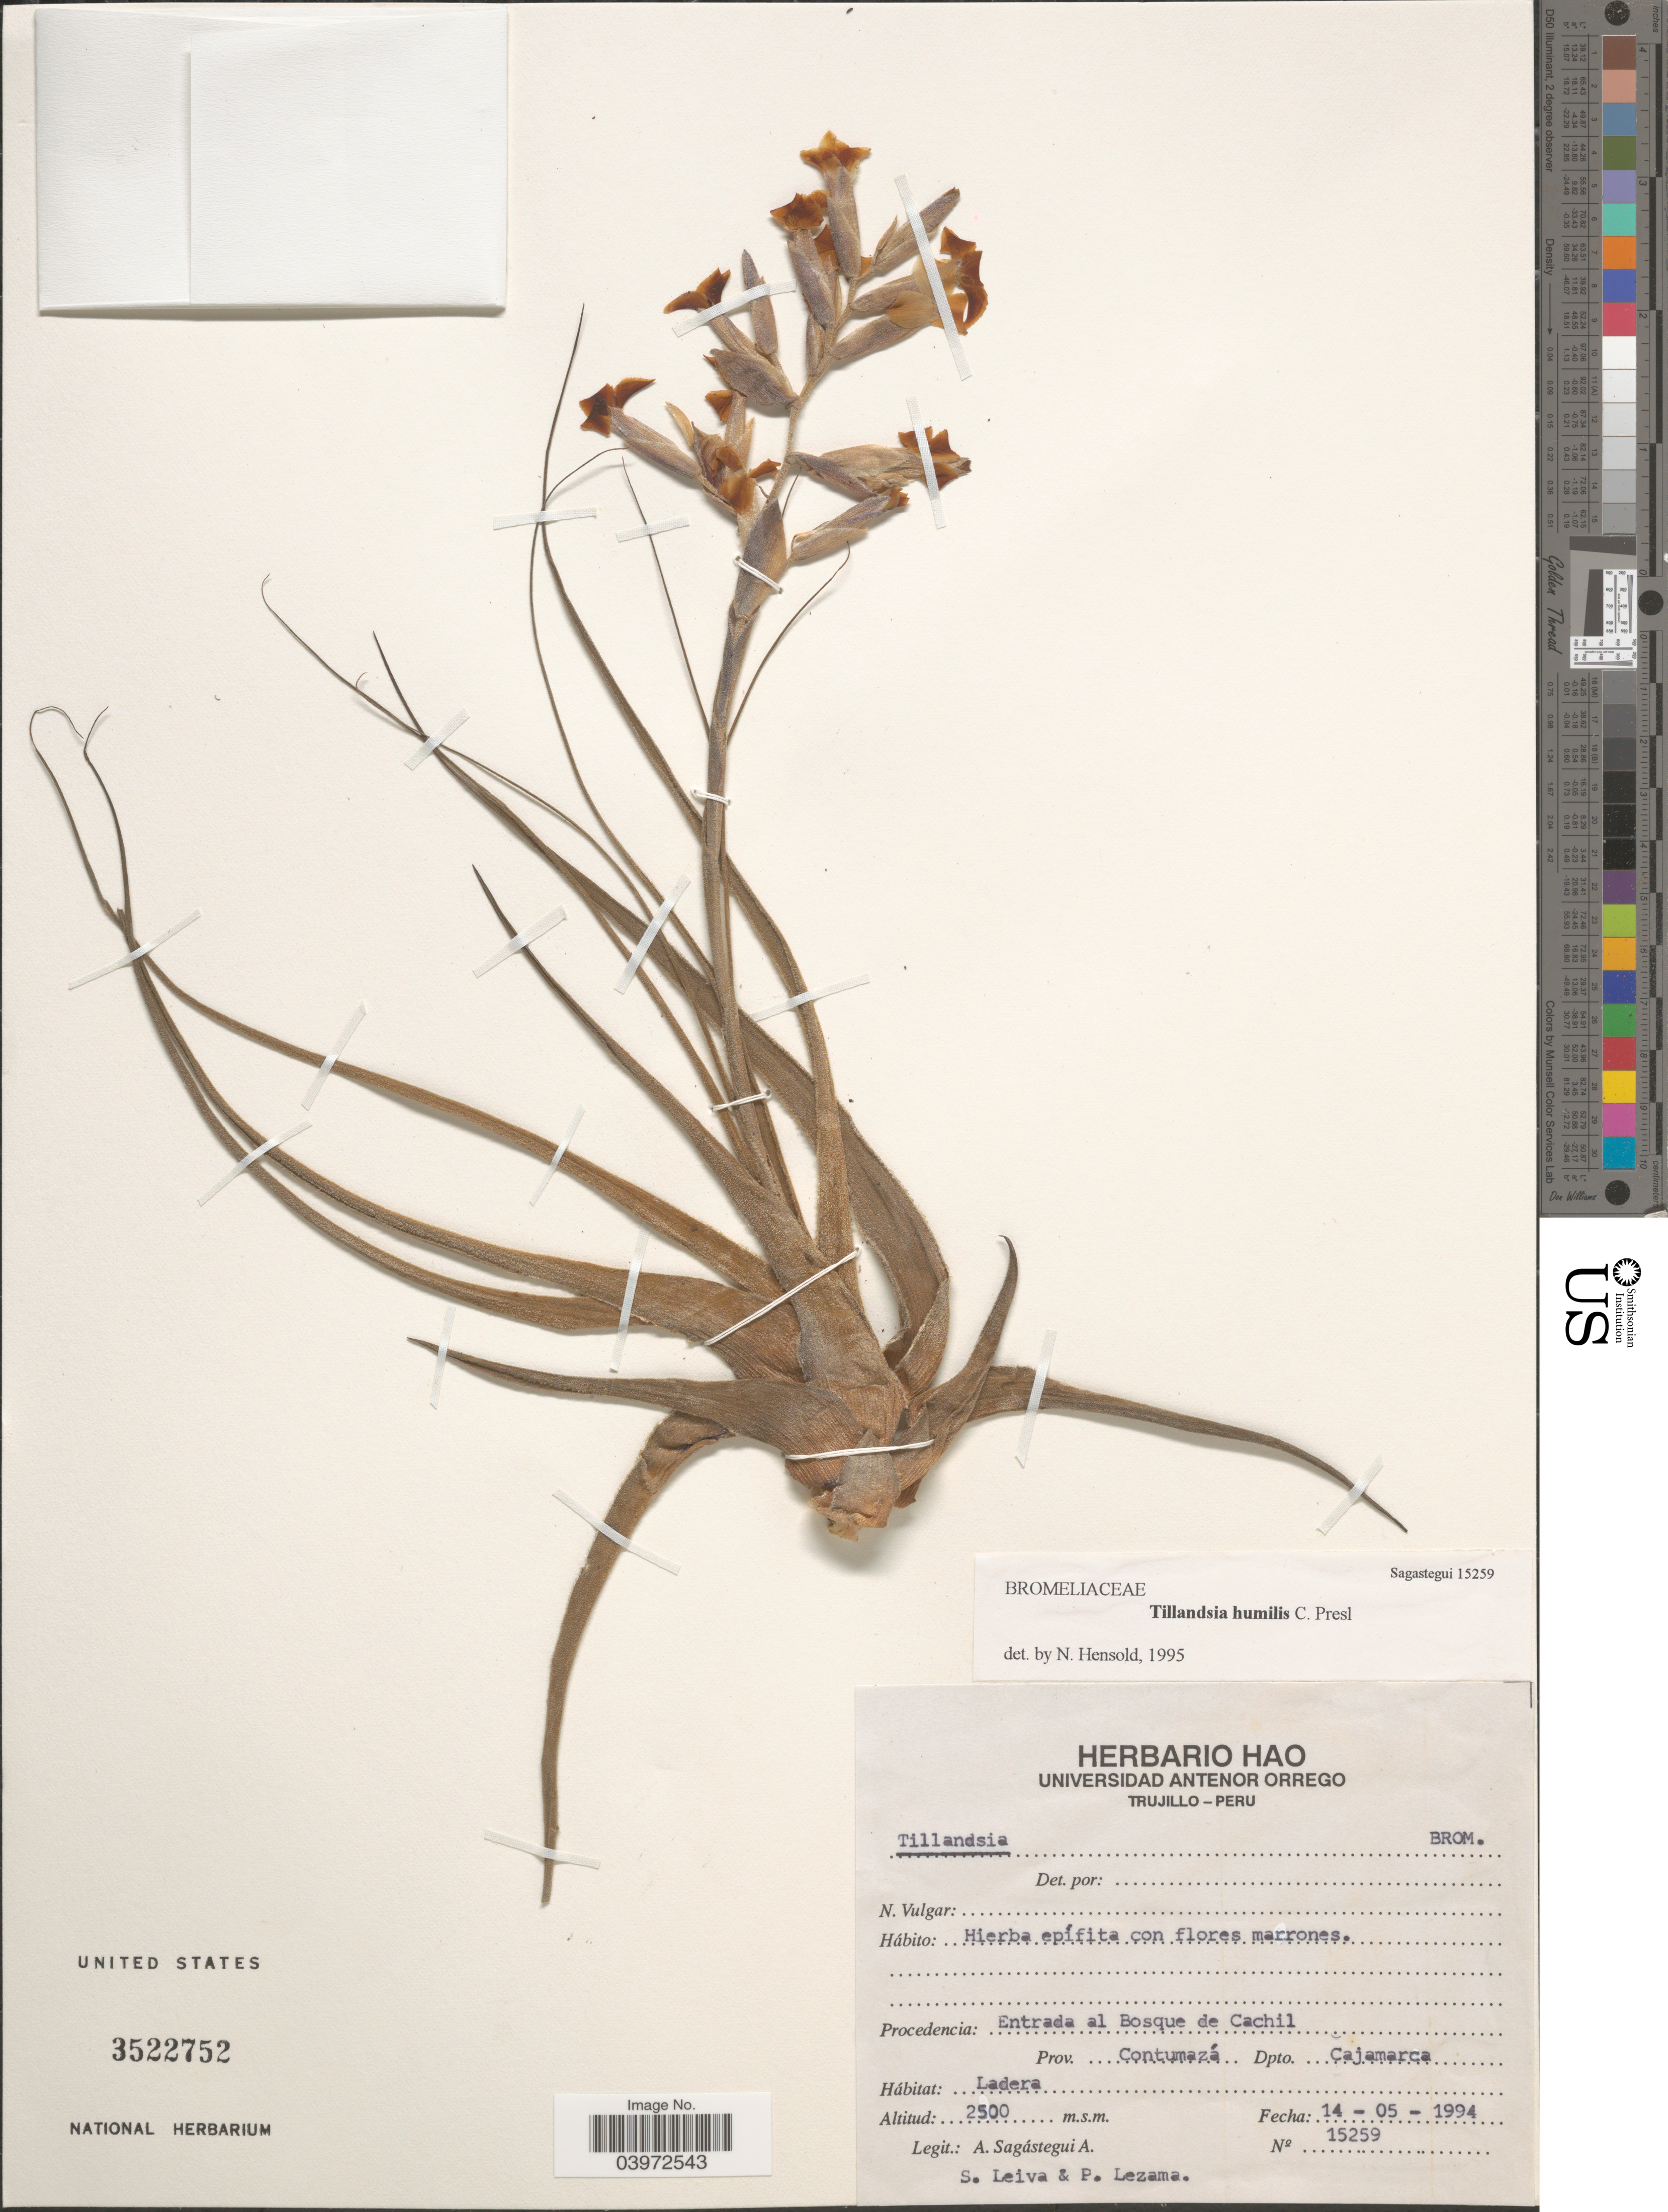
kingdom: Plantae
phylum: Tracheophyta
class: Liliopsida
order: Poales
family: Bromeliaceae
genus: Tillandsia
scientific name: Tillandsia aureobrunnea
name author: Mez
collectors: A. Sagástegui A., S. Leiva & P. Lezama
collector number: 15259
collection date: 1994-05-14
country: Peru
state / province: Cajamarca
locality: Entrada al Bosque de Cachil. Prov. Contumazá. Dpto. Cajamarca.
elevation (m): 2500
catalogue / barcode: US 3522752